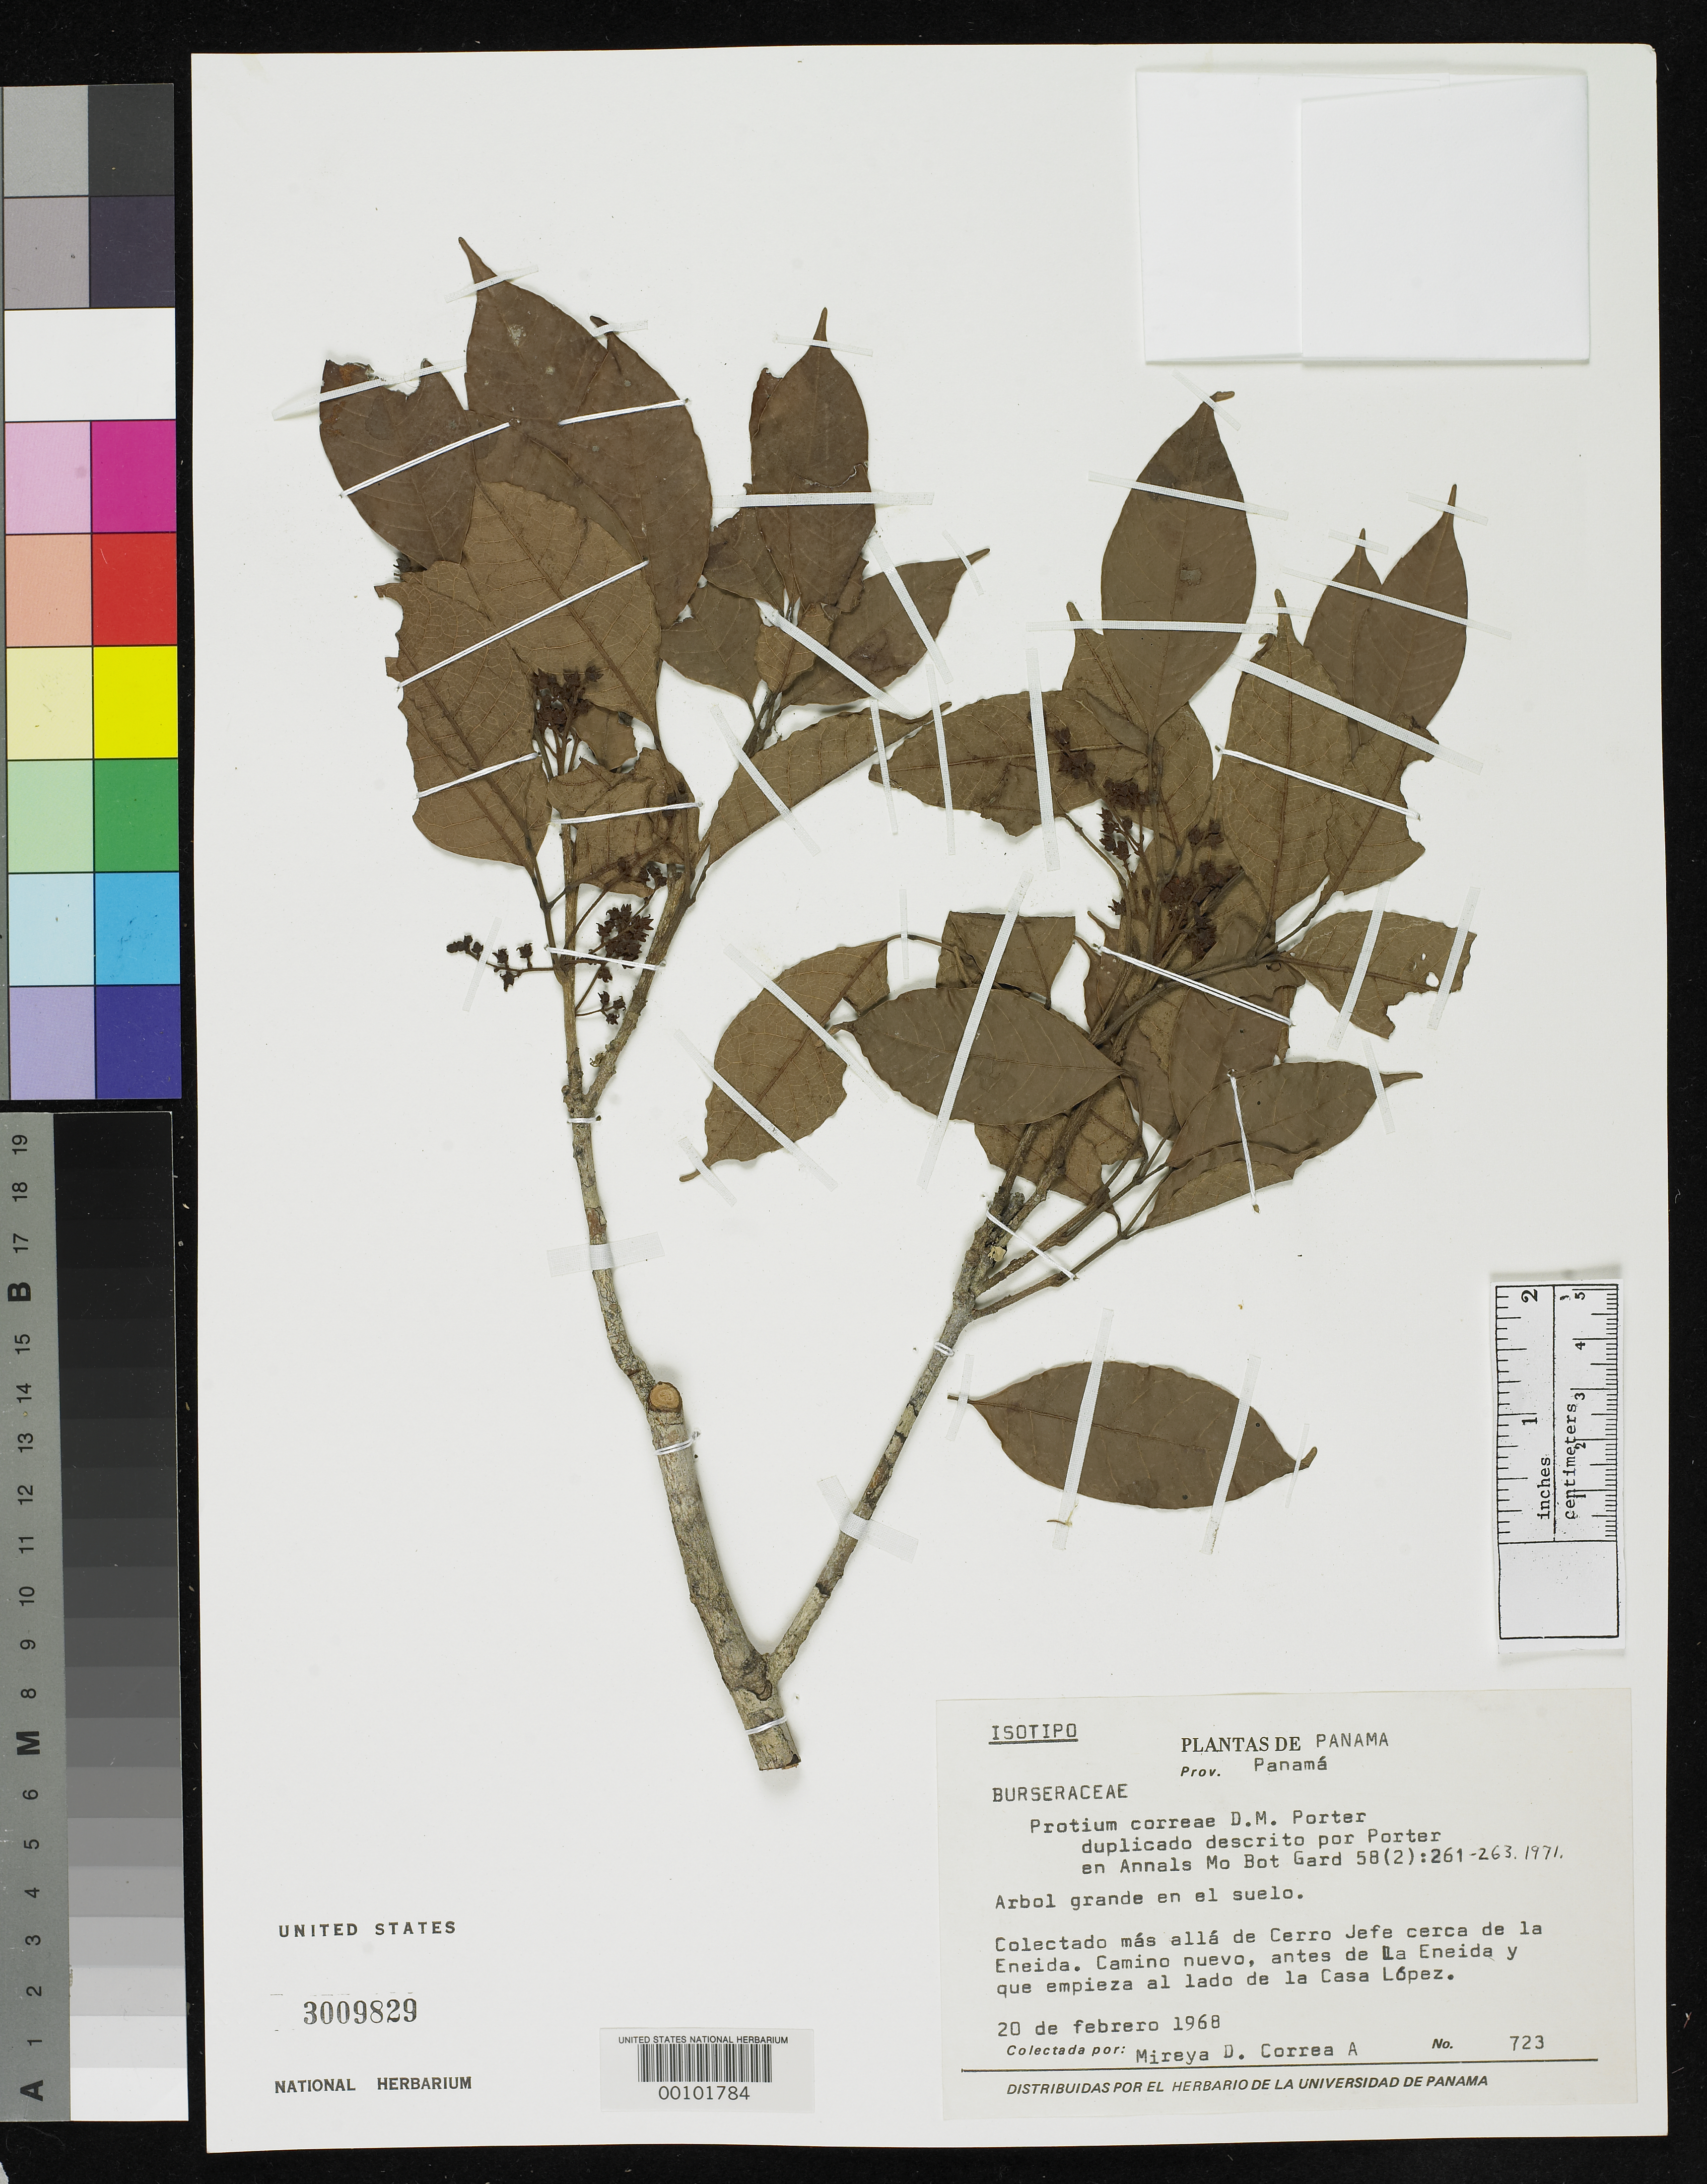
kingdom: Plantae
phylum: Tracheophyta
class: Magnoliopsida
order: Sapindales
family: Burseraceae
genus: Protium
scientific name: Protium correae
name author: D.M. Porter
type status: Isotype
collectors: M. D. Corrêa-A.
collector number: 723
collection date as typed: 20 Feb 1968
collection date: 1968-02-20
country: Panama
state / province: Panamá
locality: Cerro Jefe near La Eneida.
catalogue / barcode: US 3009829